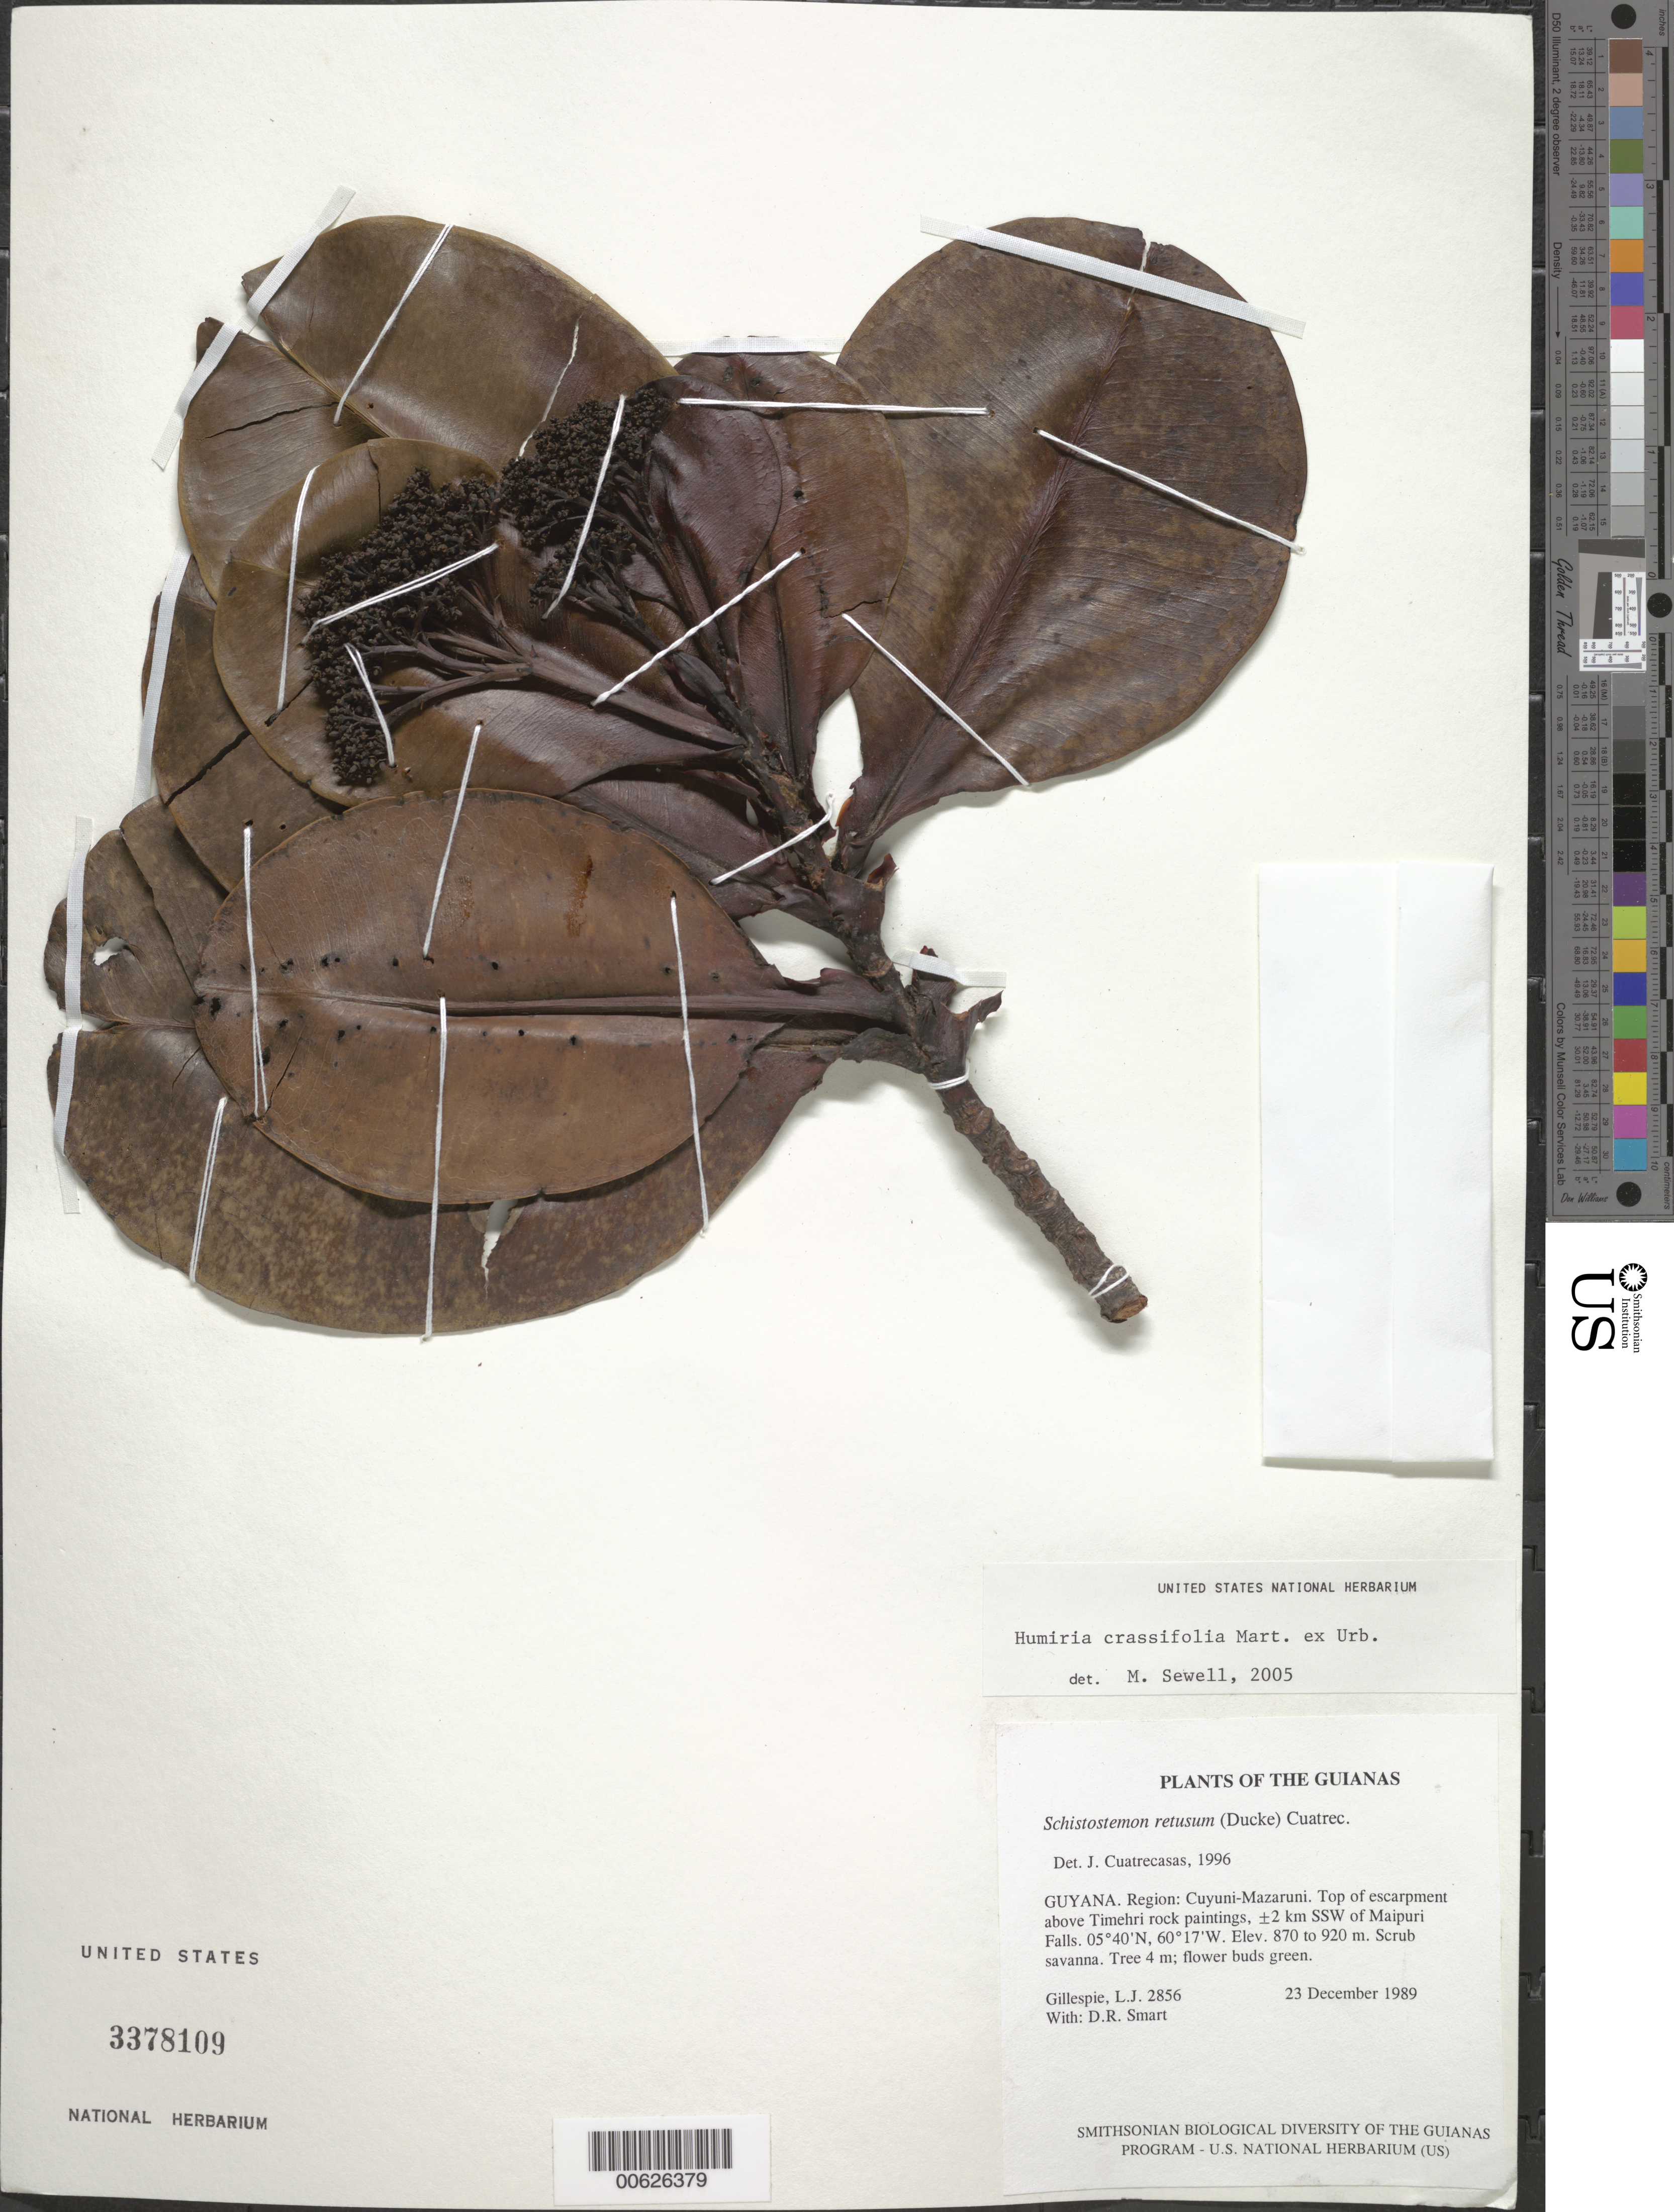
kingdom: Plantae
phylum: Tracheophyta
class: Magnoliopsida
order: Malpighiales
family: Humiriaceae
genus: Humiria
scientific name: Humiria crassifolia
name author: Mart. ex Urb.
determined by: Sewell, M.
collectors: L. J. Gillespie & D. R. Smart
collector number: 2856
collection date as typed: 23 December 1989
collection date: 1989-12-23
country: Guyana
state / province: Cuyuni-Mazaruni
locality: Top of escarpment above Timehri rock paintings, ±2 km SSW of Maipuri Falls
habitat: Scrub savanna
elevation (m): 870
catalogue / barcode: US 3378109